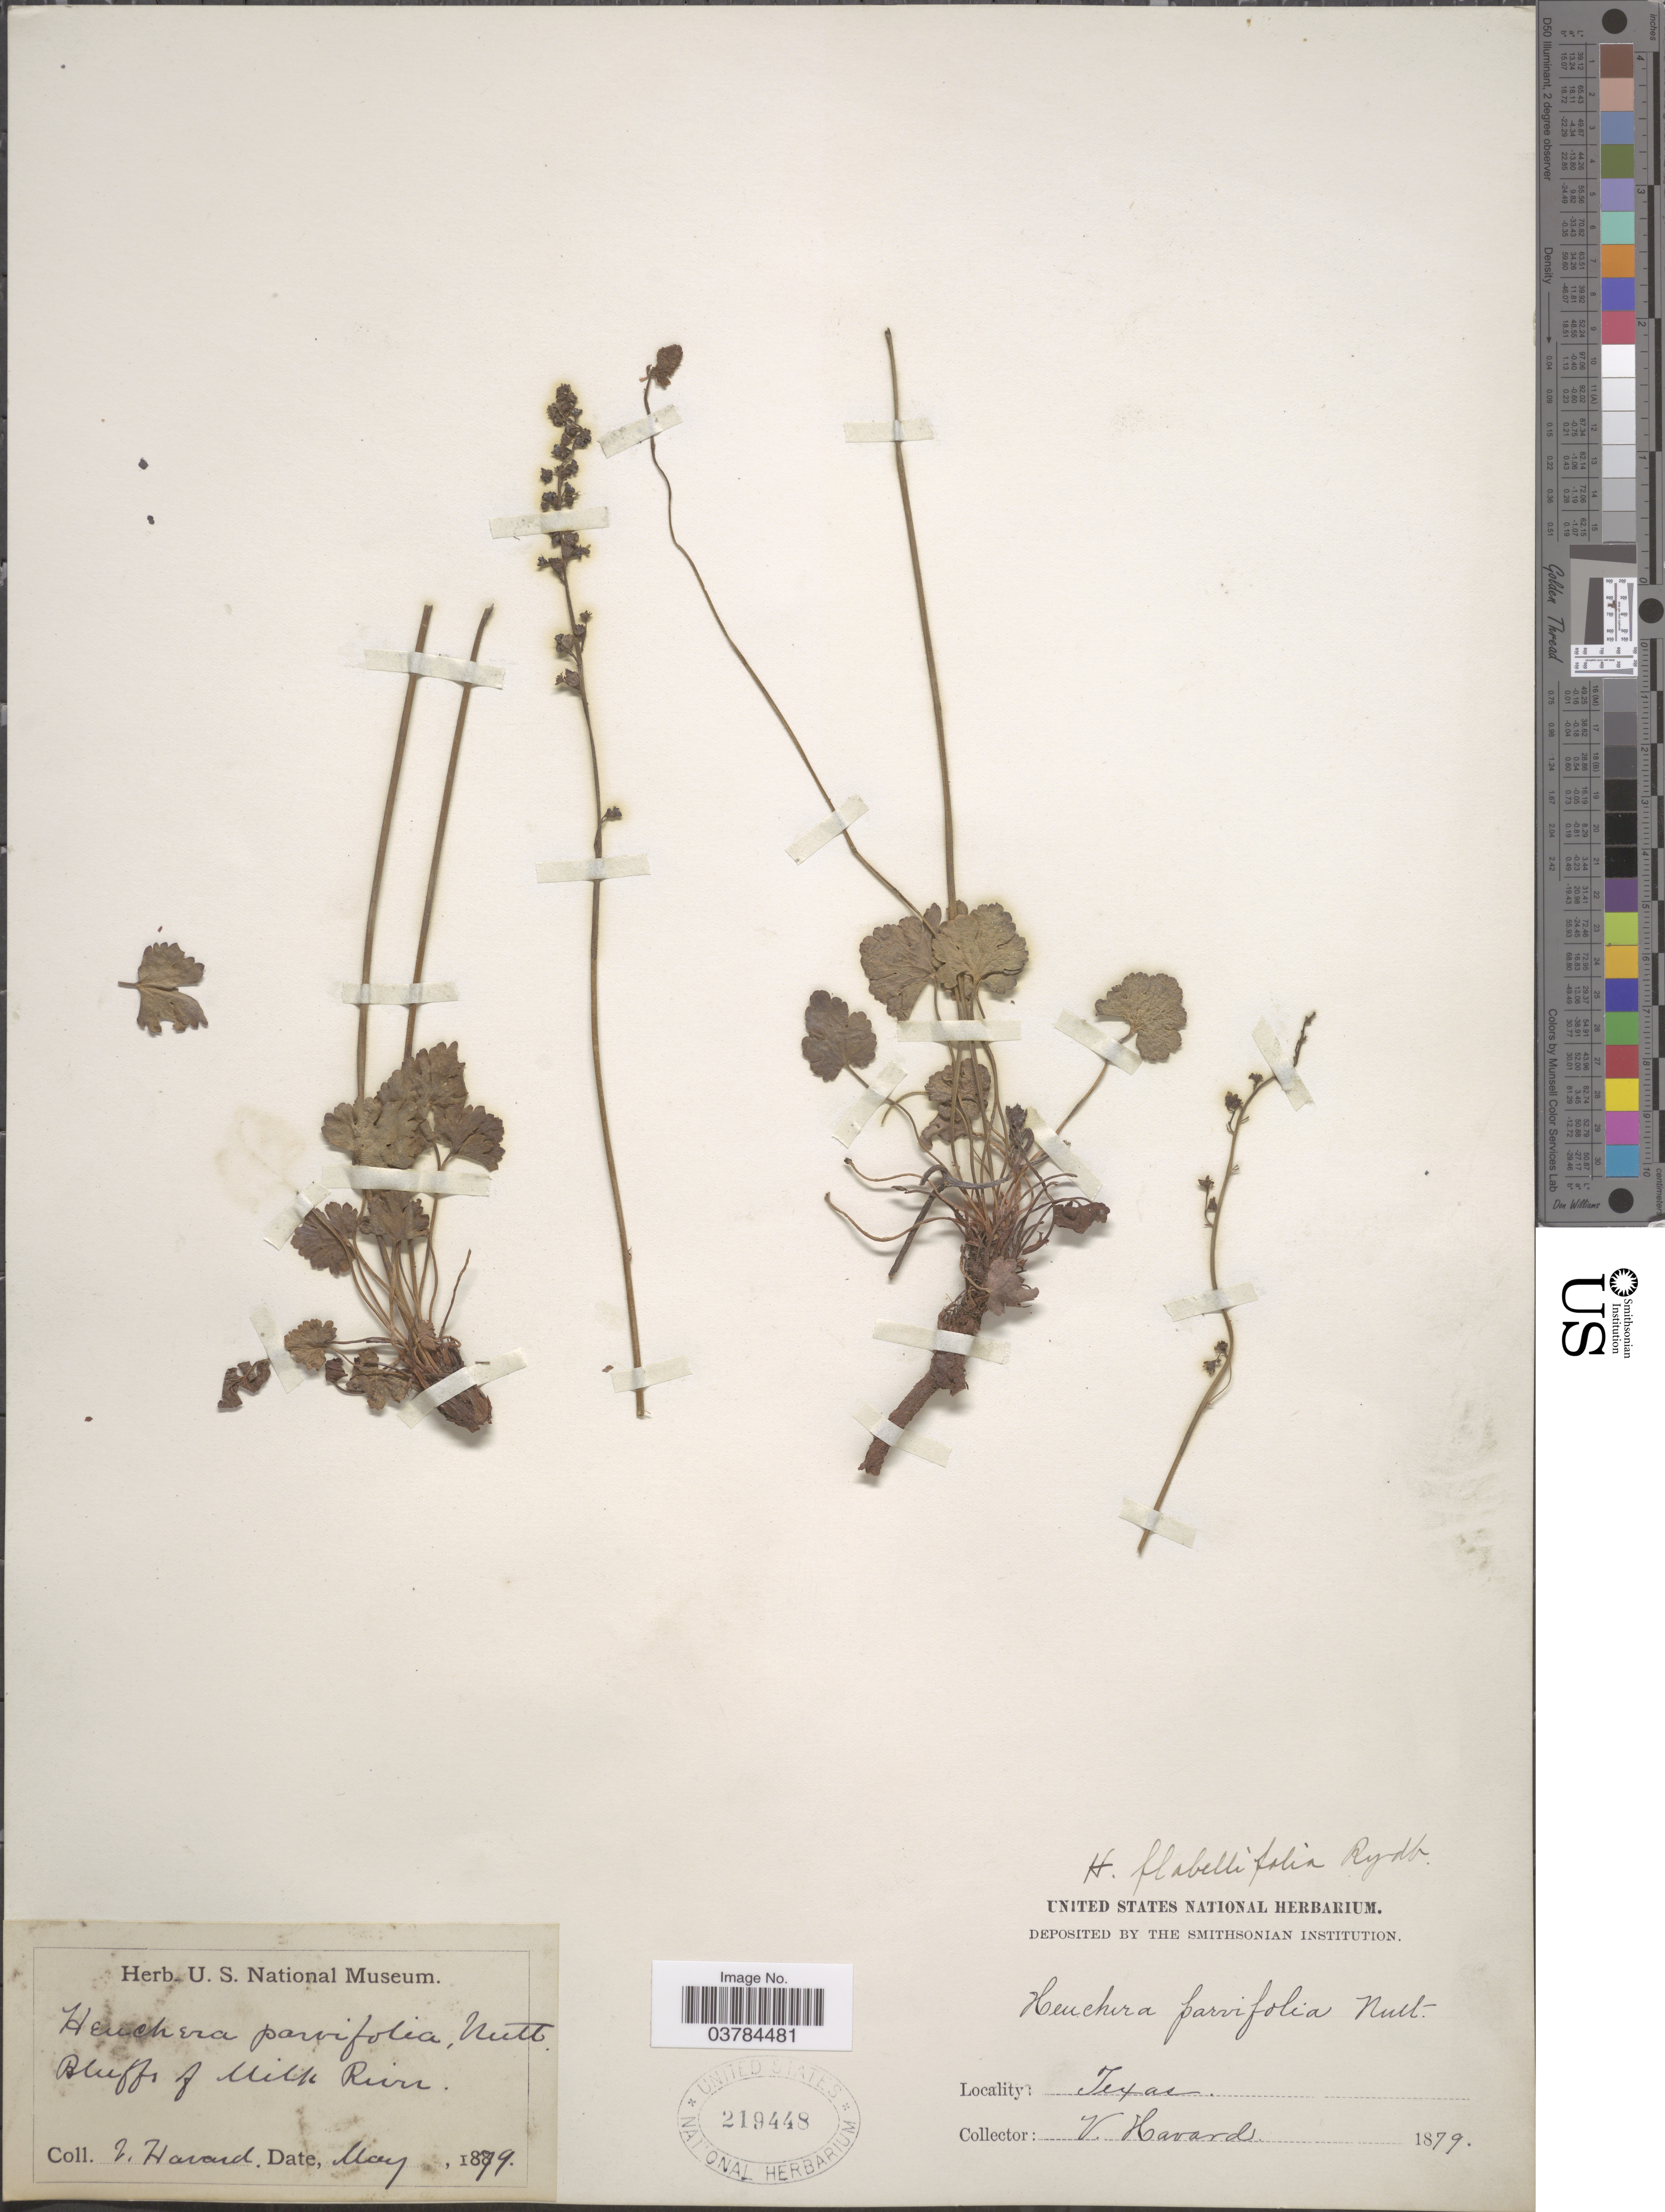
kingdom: Plantae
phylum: Tracheophyta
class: Magnoliopsida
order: Saxifragales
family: Saxifragaceae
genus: Heuchera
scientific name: Heuchera flabellifolia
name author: Rydb.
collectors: V. Havard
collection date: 1879-05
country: United States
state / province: Texas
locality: Bluffs of Milk River.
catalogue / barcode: US 219448